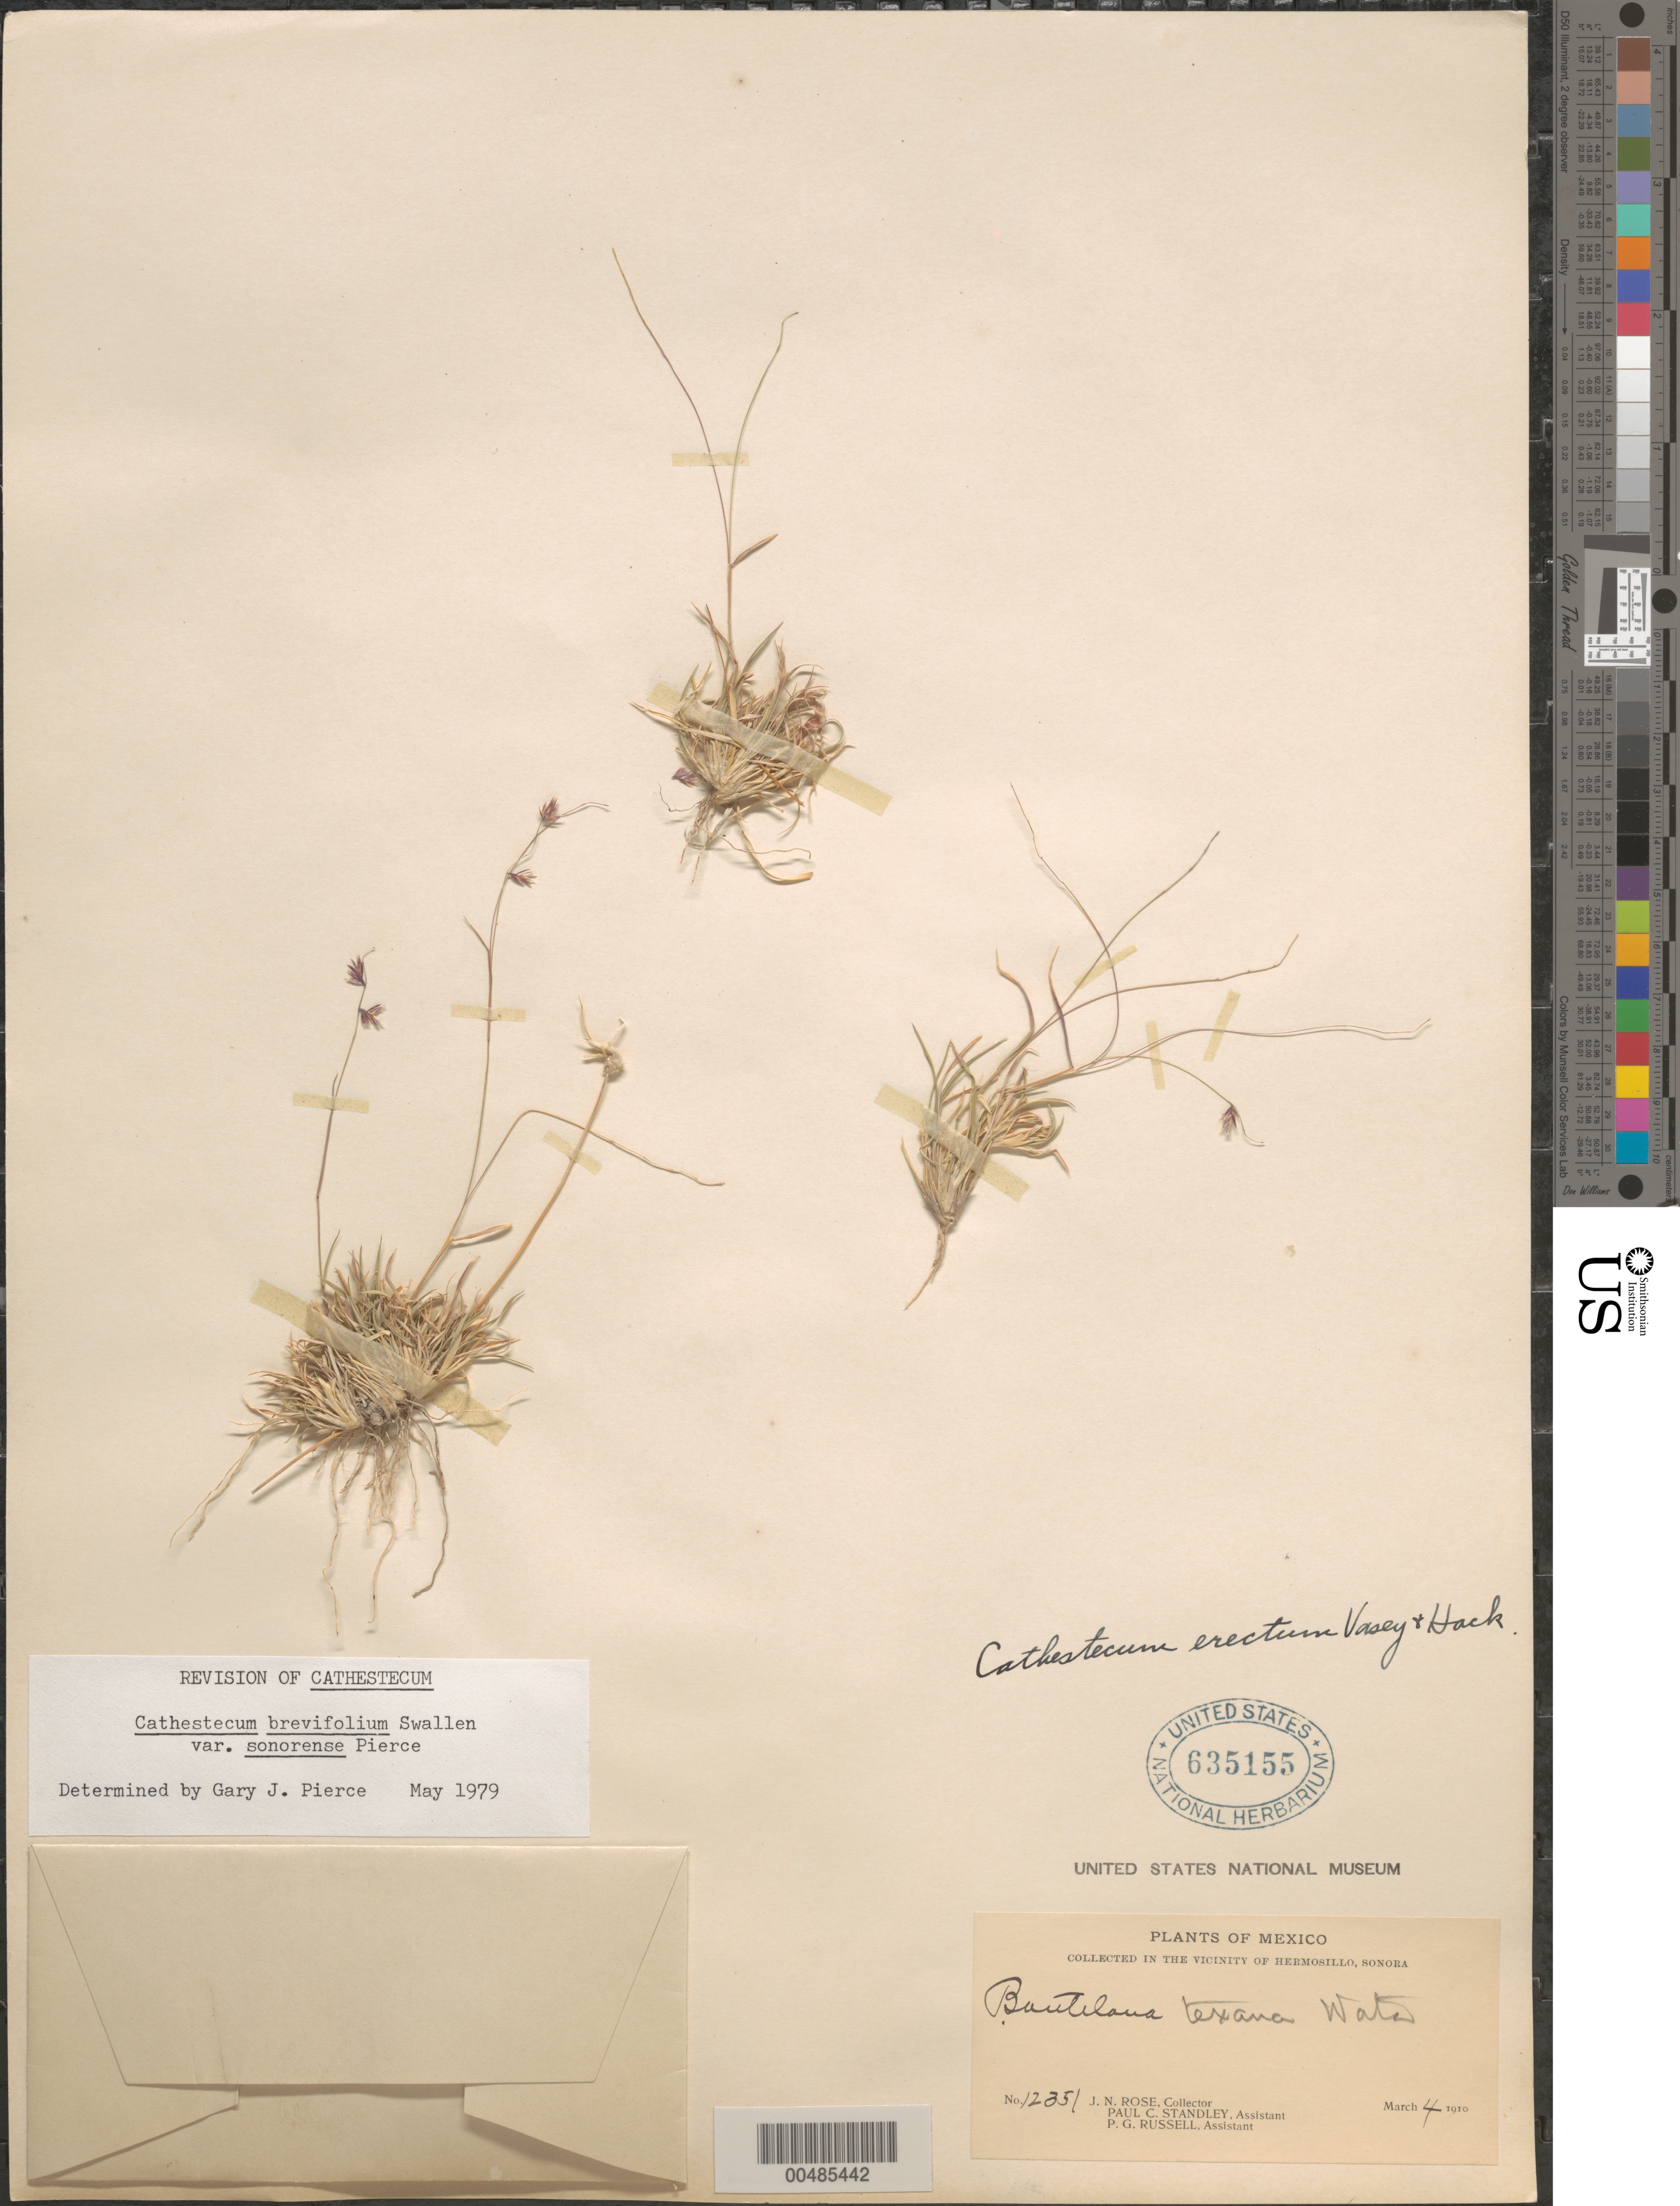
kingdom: Plantae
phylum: Tracheophyta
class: Liliopsida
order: Poales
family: Poaceae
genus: Cathestecum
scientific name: Cathestecum brevifolium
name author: Swallen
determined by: Pierce, G. J.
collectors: J. N. Rose, P. C. Standley & P. G. Russell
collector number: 12351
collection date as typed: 4 Mar 1910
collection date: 1910-03-04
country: Mexico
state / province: Sonora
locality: Vicinity of Hermosillo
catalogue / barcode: US 635155